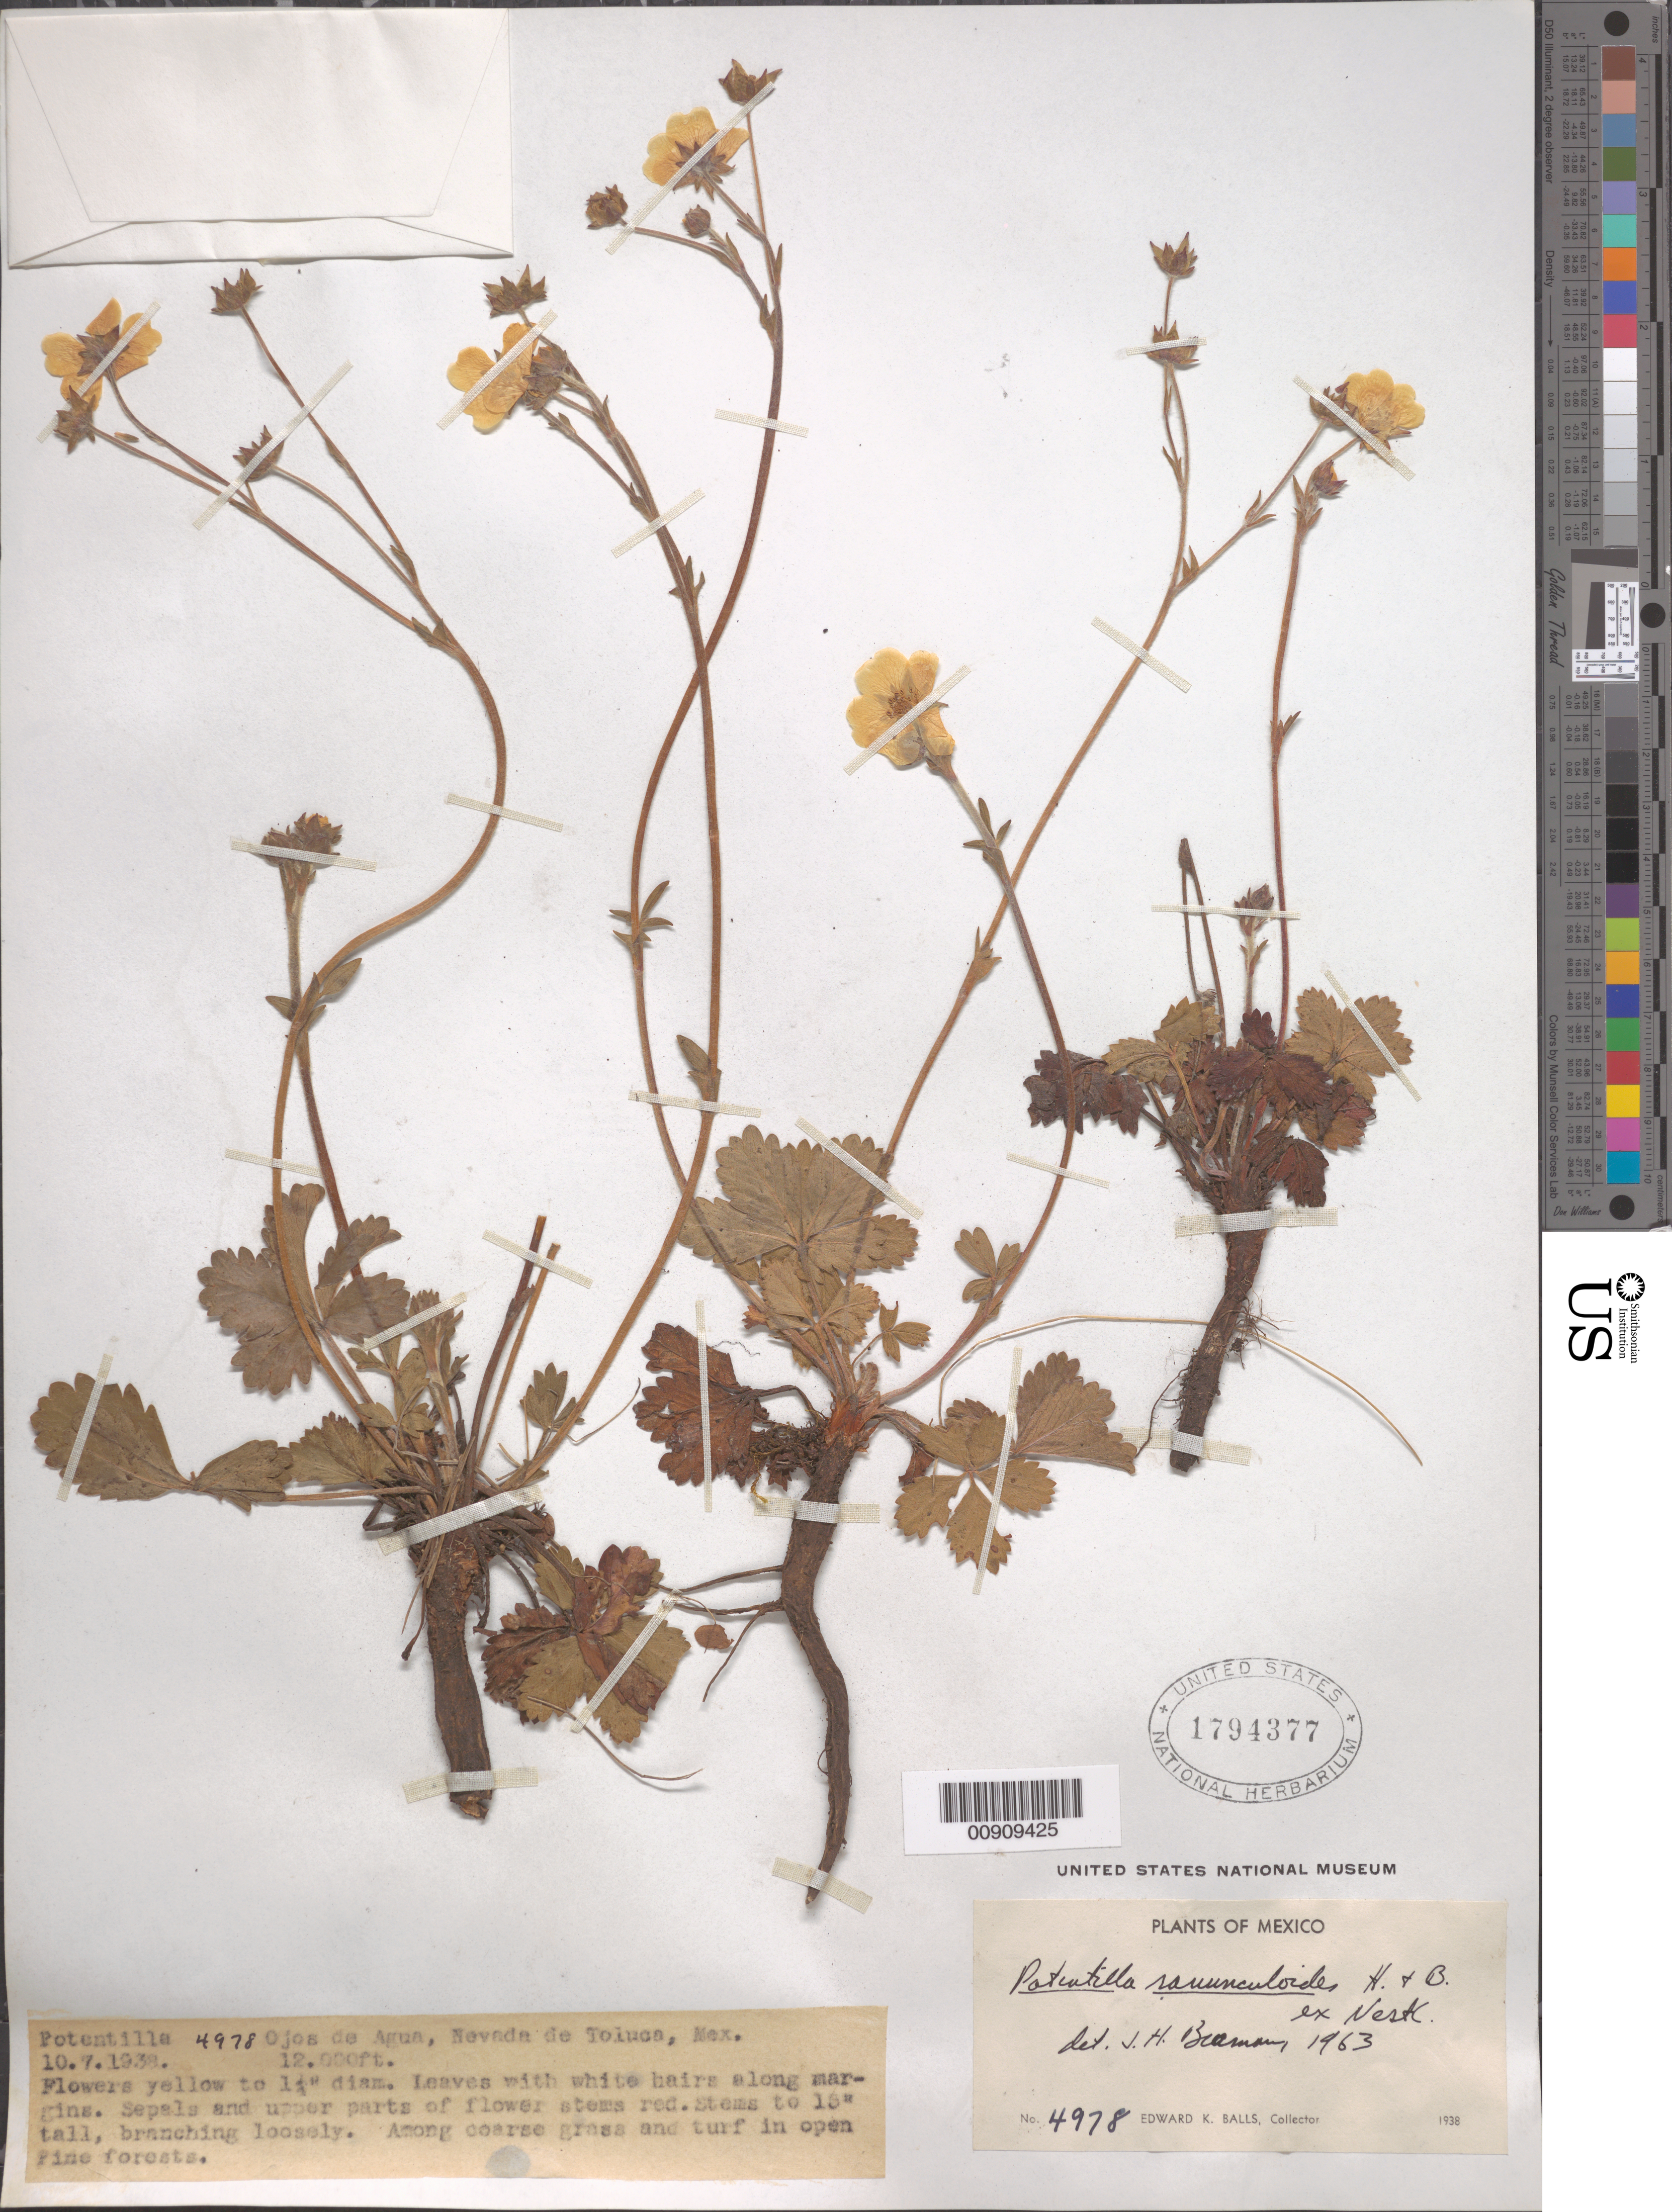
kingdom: Plantae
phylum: Tracheophyta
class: Magnoliopsida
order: Rosales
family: Rosaceae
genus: Potentilla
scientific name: Potentilla ranunculoides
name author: Humb. & Bonpl. ex Nestl.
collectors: E. K. Balls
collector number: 4978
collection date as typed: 10 Jul 1938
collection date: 1938-07-10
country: Mexico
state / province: México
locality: Ojos de Agua, Nevada [sic] de Toluca, State of Mexico.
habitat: Among coarse grass and turf in open Pine forest.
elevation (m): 3658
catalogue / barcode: US 1794377